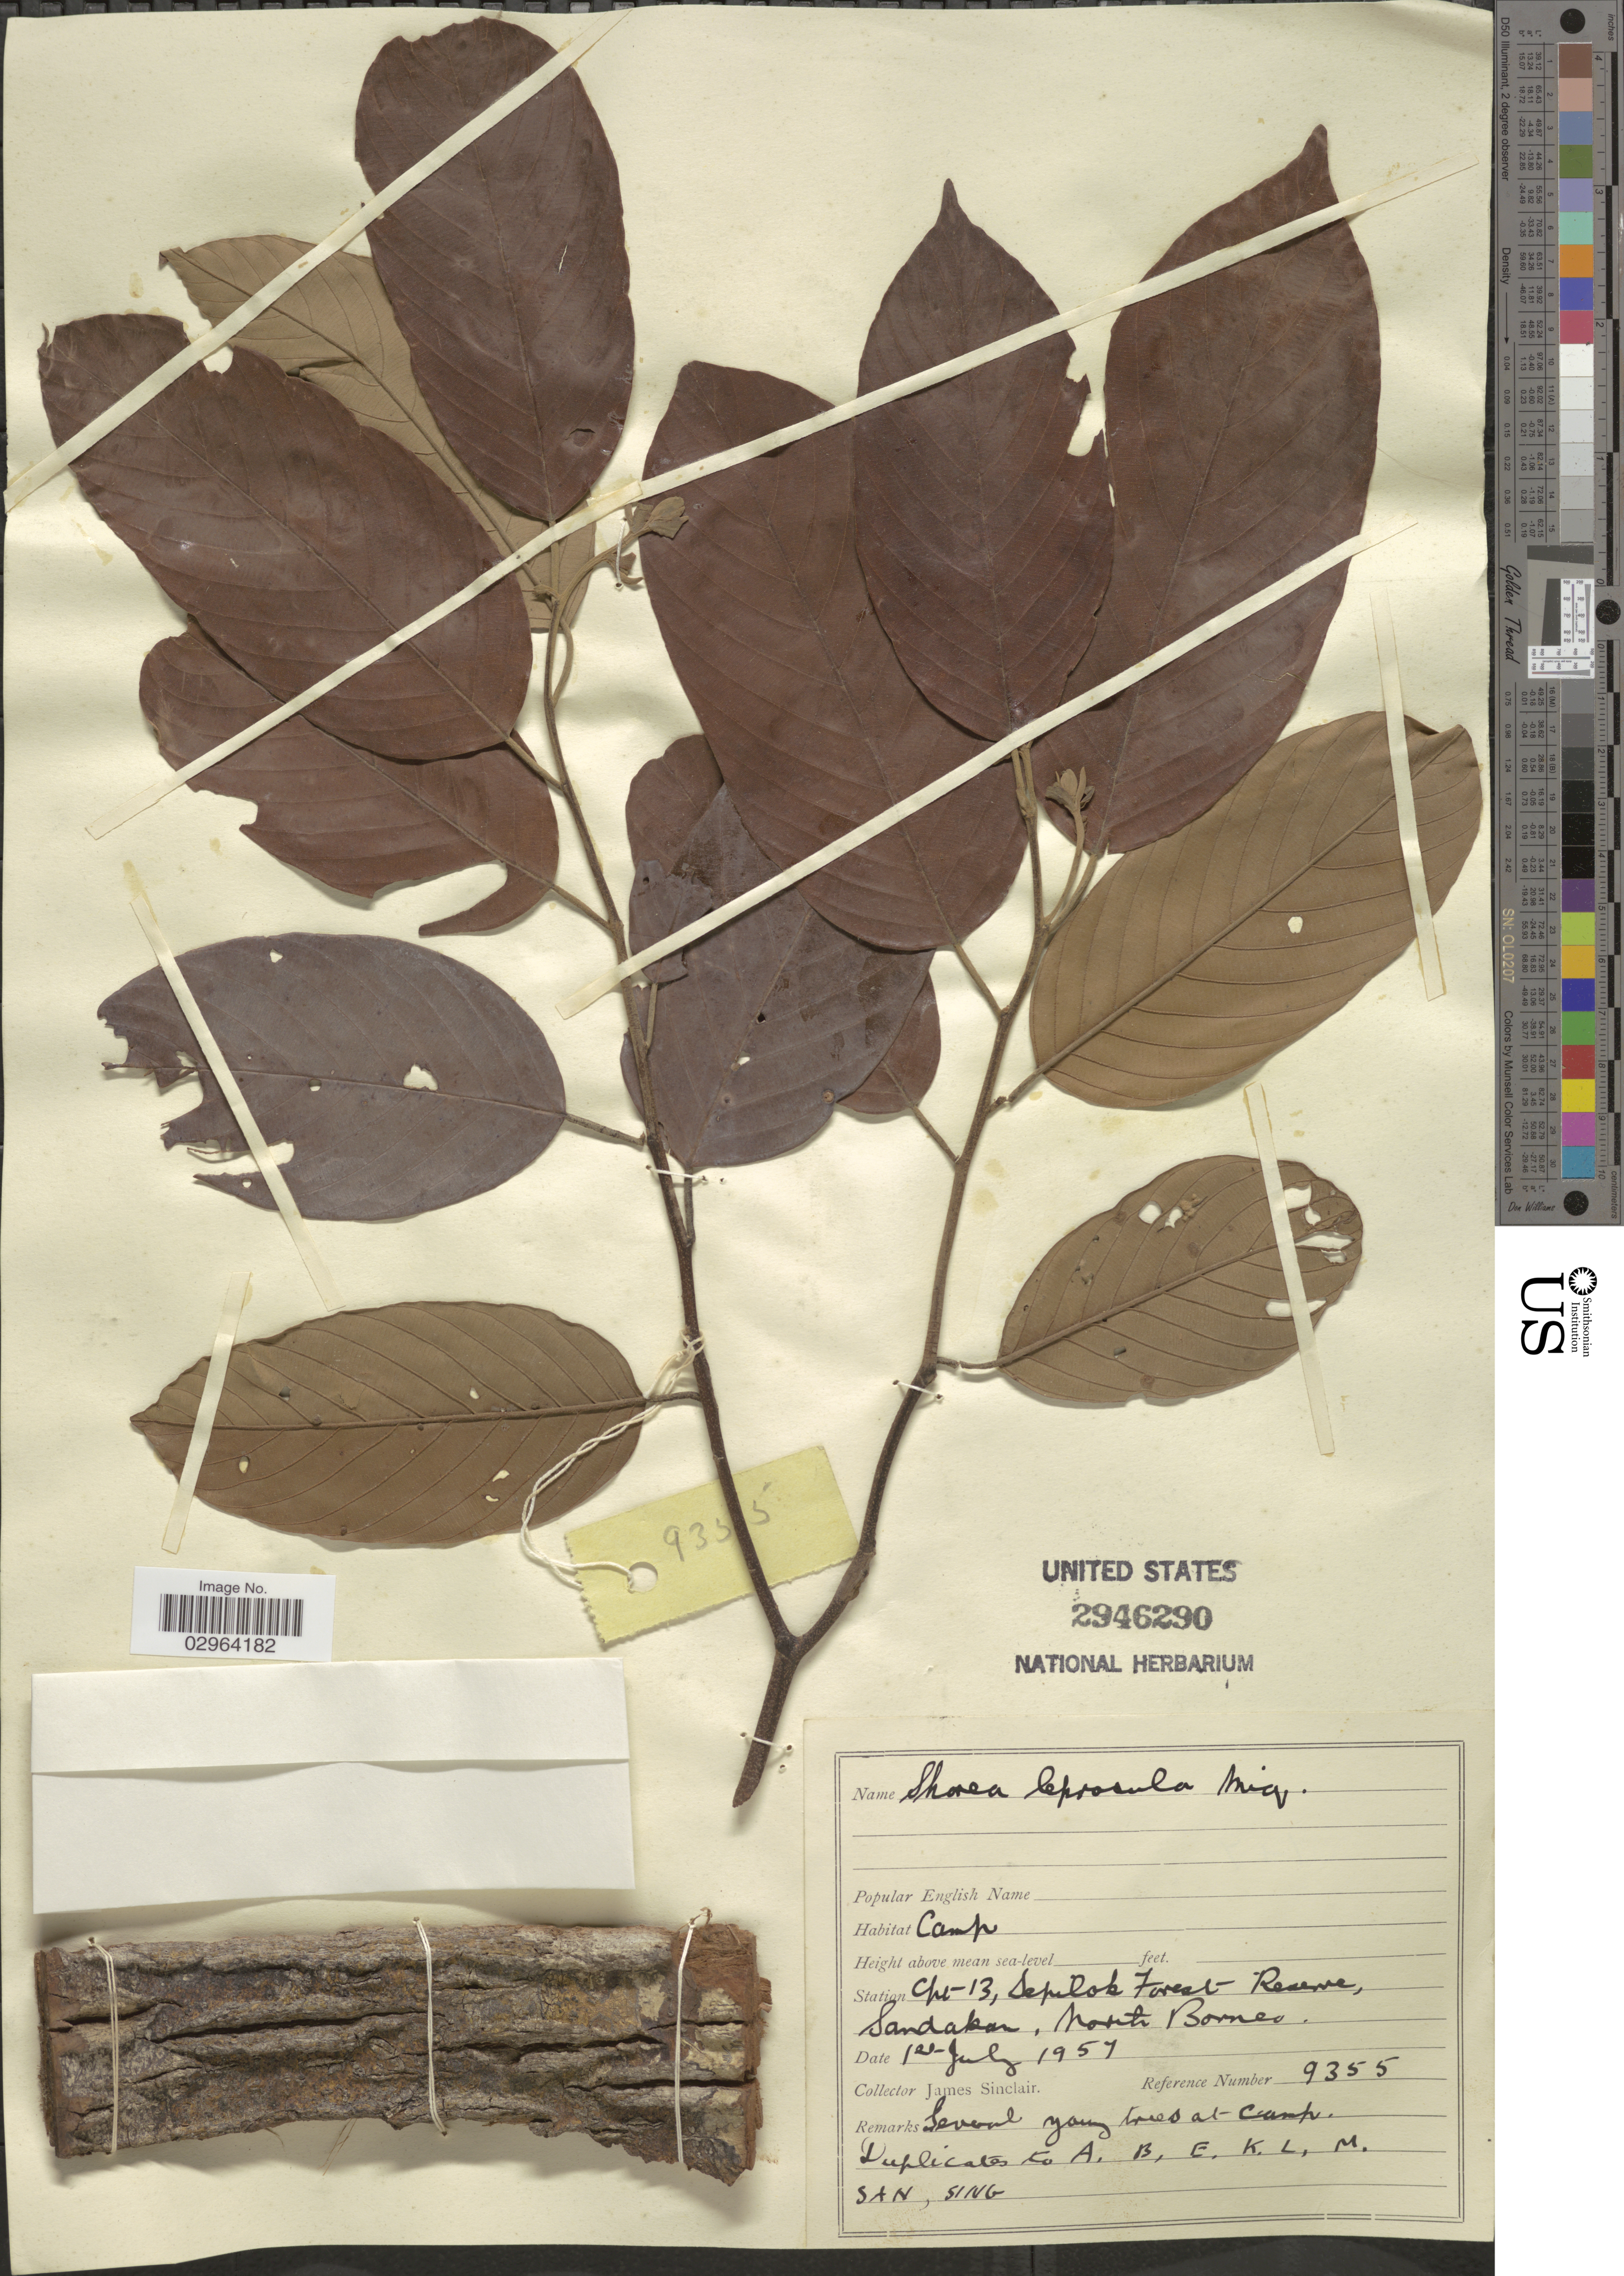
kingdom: Plantae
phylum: Tracheophyta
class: Magnoliopsida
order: Malvales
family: Dipterocarpaceae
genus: Rubroshorea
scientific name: Rubroshorea leprosula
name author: (Miq.) P.S. Ashton & J. Heck.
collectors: J. Sinclair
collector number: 9355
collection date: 1957-07-01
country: Malaysia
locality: Station Cpt 13, Sepilok Forest Reserve, Sandakan, North Borneo.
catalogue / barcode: US 2946290